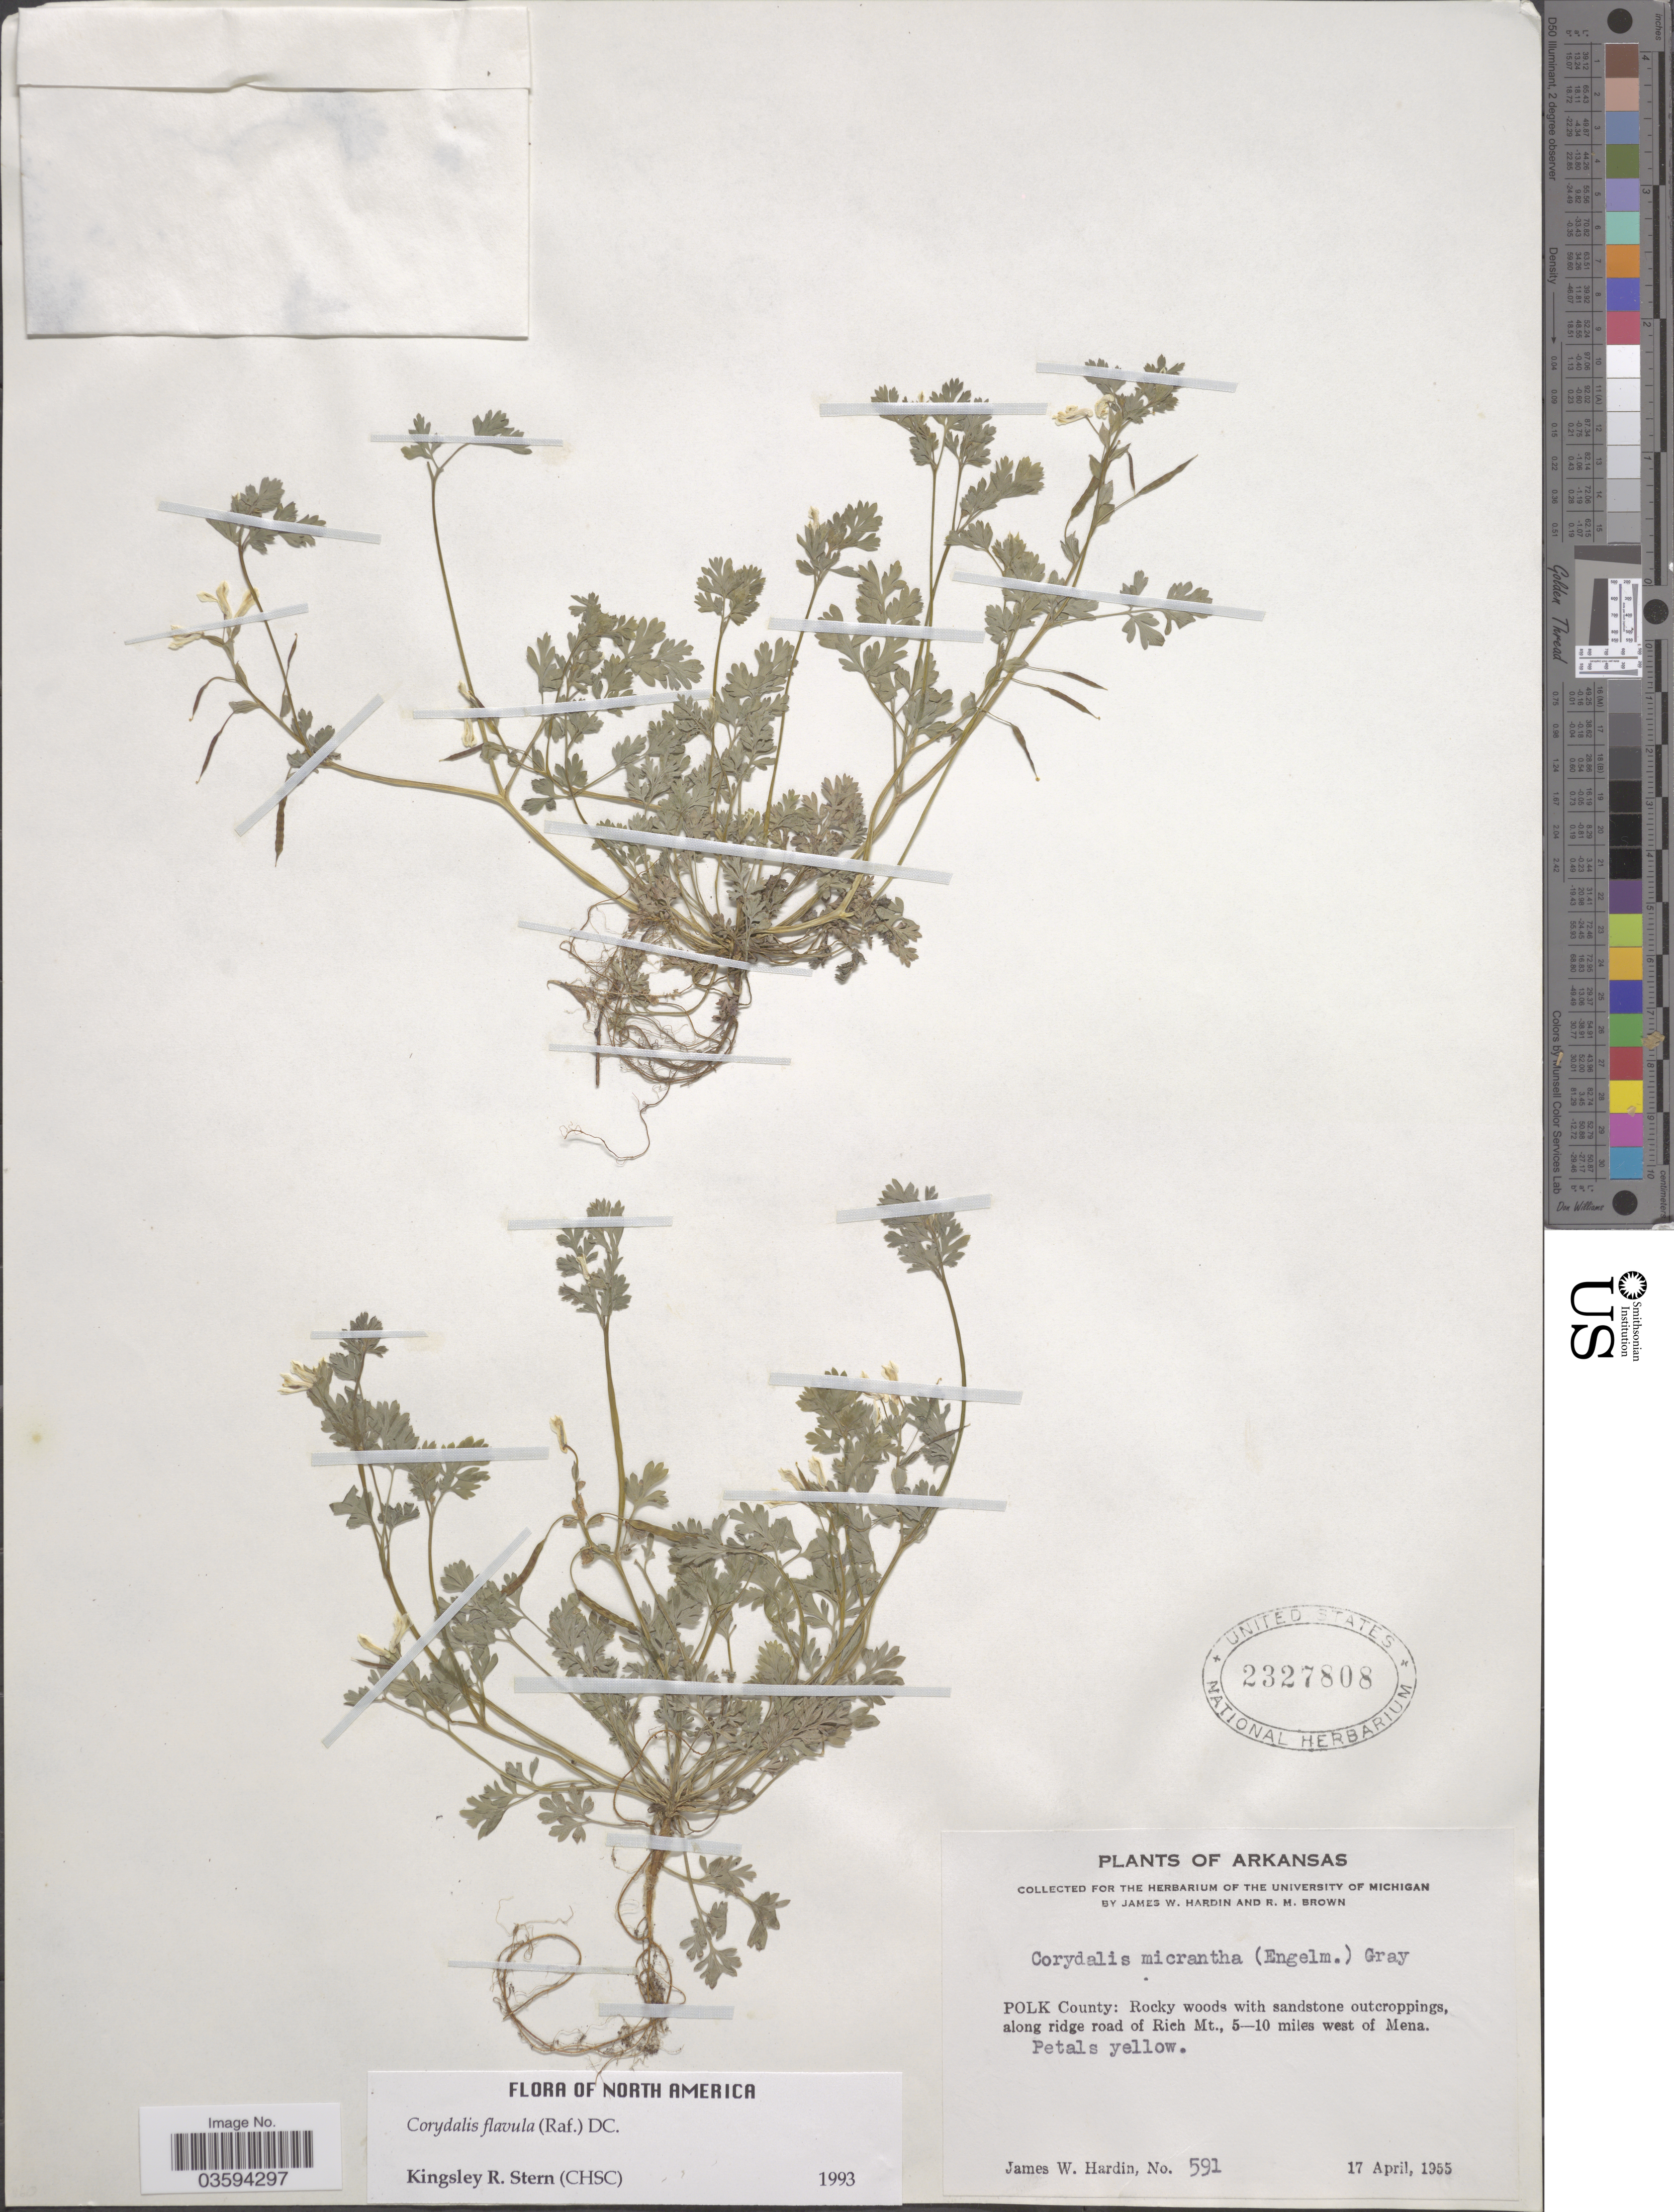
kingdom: Plantae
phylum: Tracheophyta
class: Magnoliopsida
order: Ranunculales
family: Papaveraceae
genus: Corydalis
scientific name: Corydalis flavula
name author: (Raf.) DC.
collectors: J. W. Hardin & R. Brown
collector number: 591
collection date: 1955-04-17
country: United States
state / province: Arkansas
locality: Polk County: Rocky woods with sandstone outcroppings, along ridge road of Rich Mt., 5-10 miles west of Mena.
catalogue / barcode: US 2327808